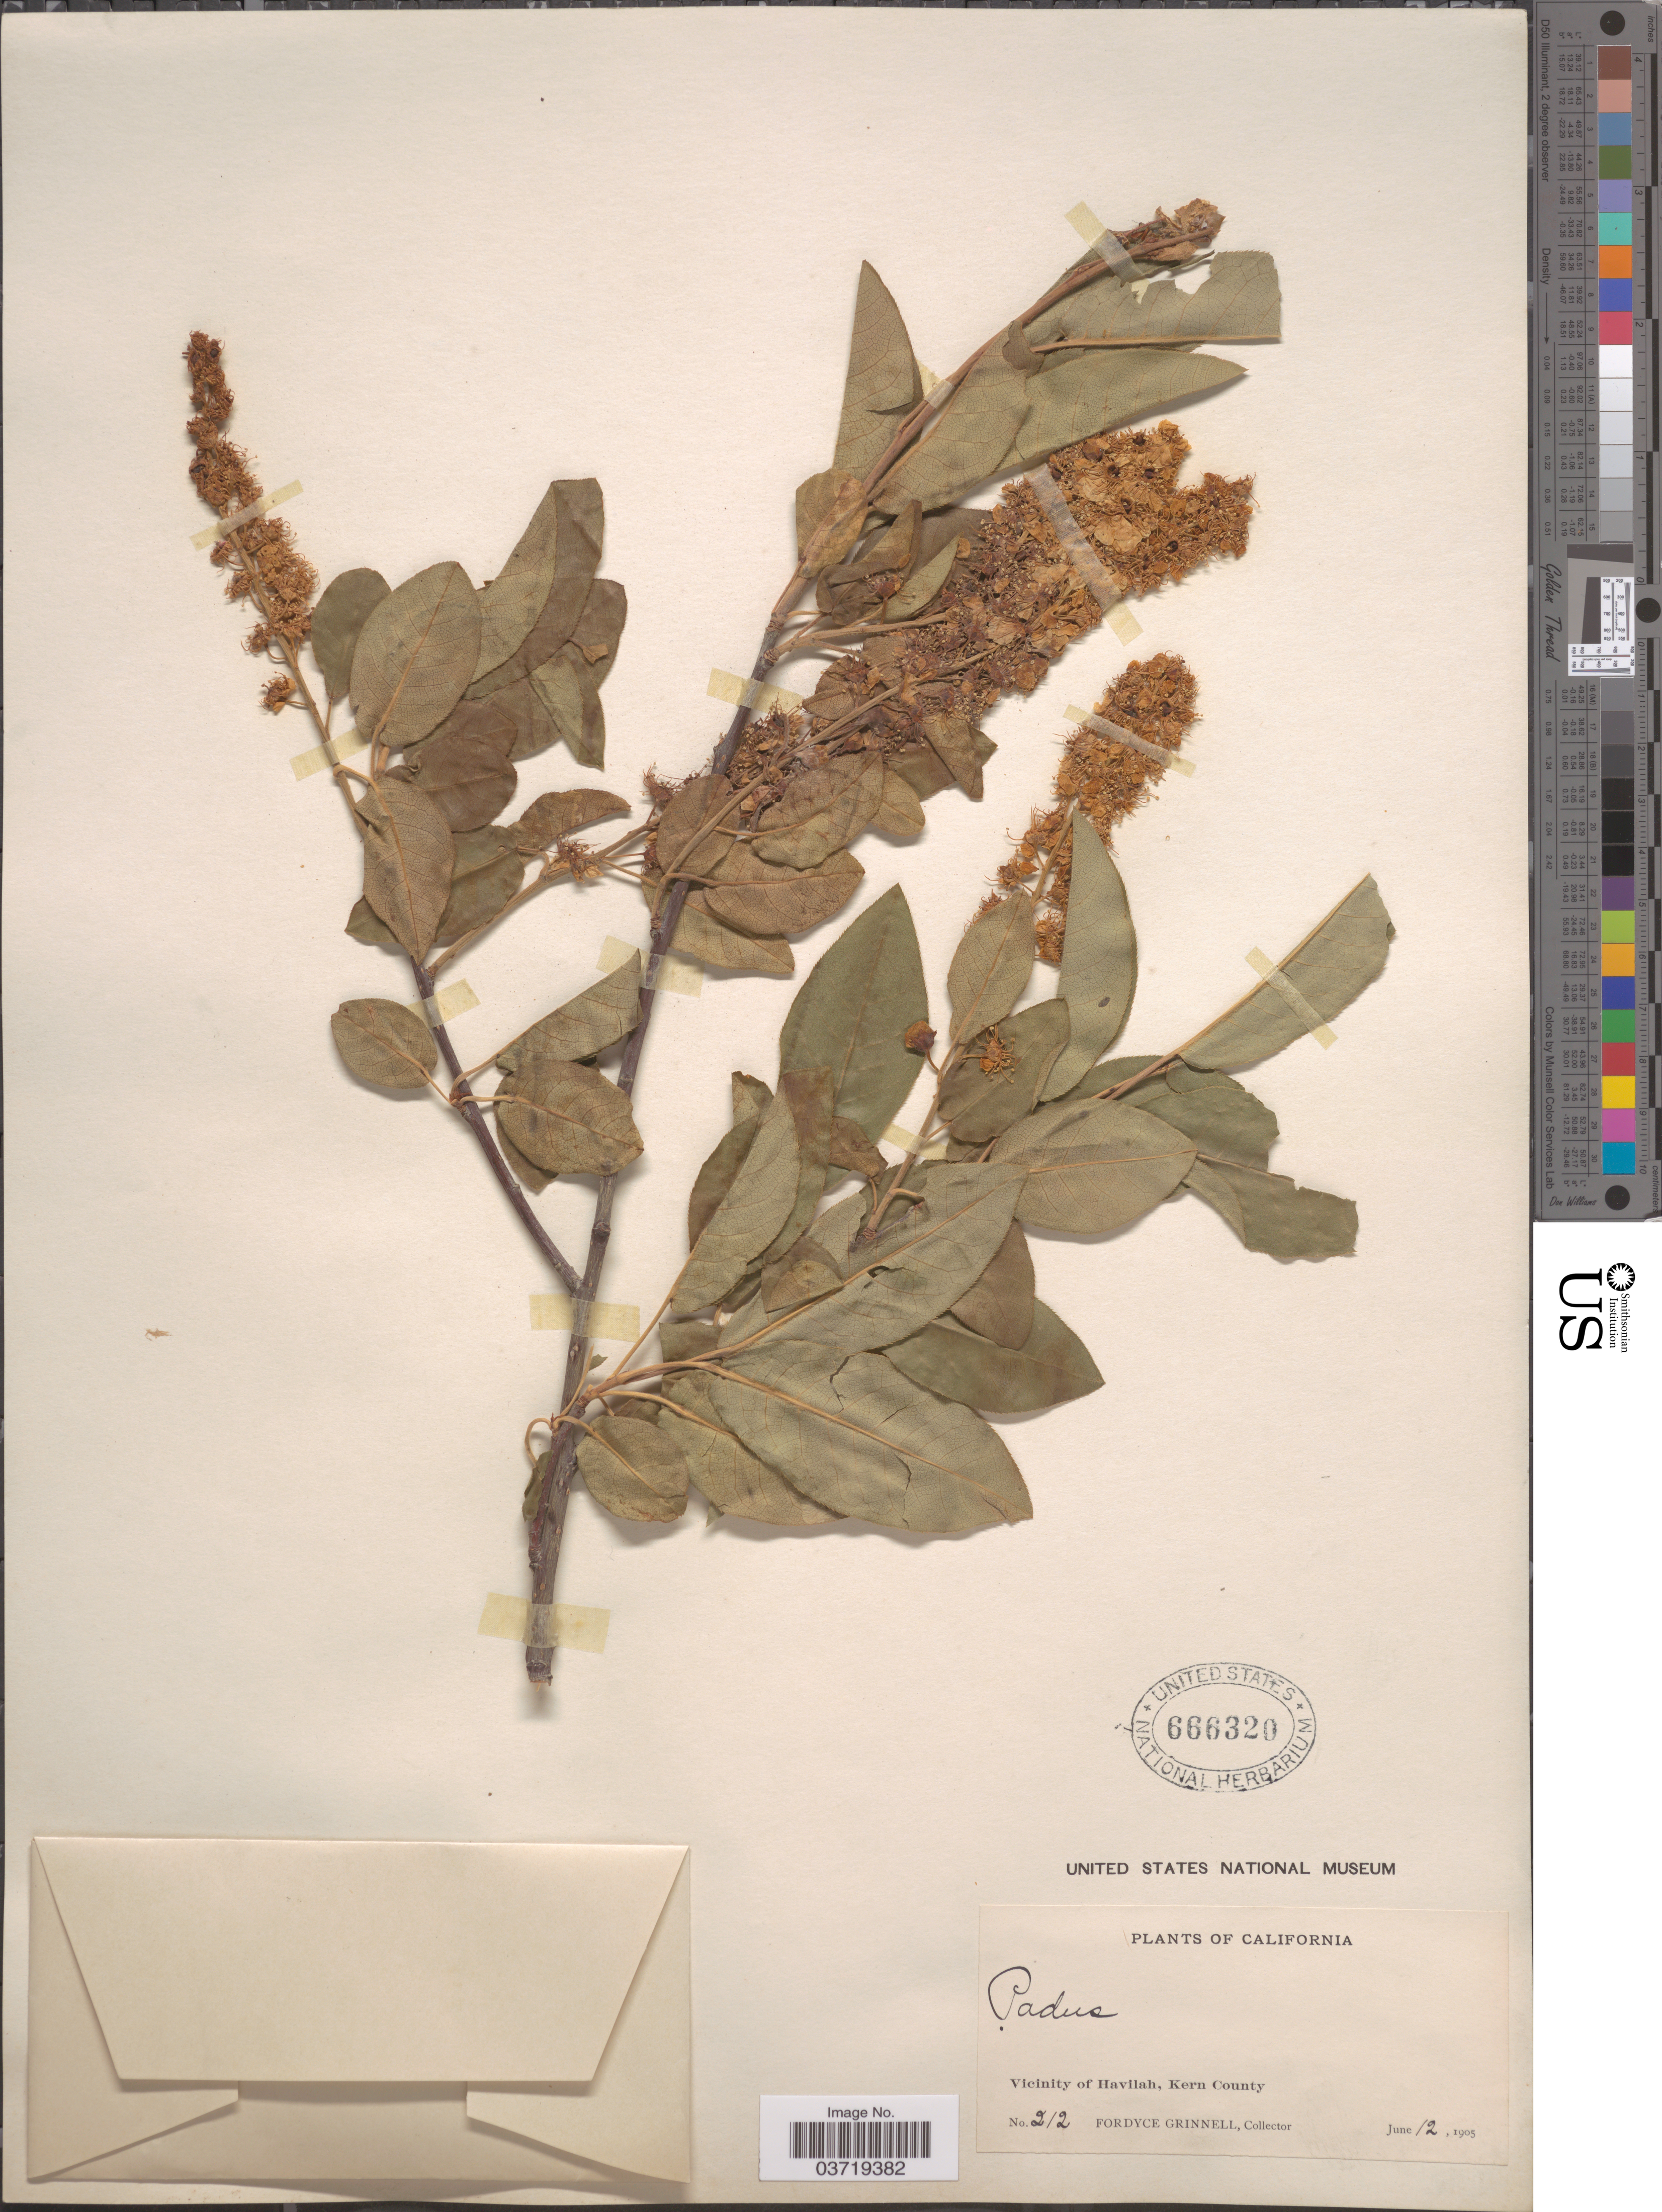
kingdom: Plantae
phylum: Tracheophyta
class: Magnoliopsida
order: Rosales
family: Rosaceae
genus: Prunus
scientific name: Prunus virginiana var. demissa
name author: (Nutt.) Torr.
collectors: F. Grinnell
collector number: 212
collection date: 1905-06-12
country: United States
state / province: California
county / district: Kern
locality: Vicinity of Havilah, Kern County.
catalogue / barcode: US 666320